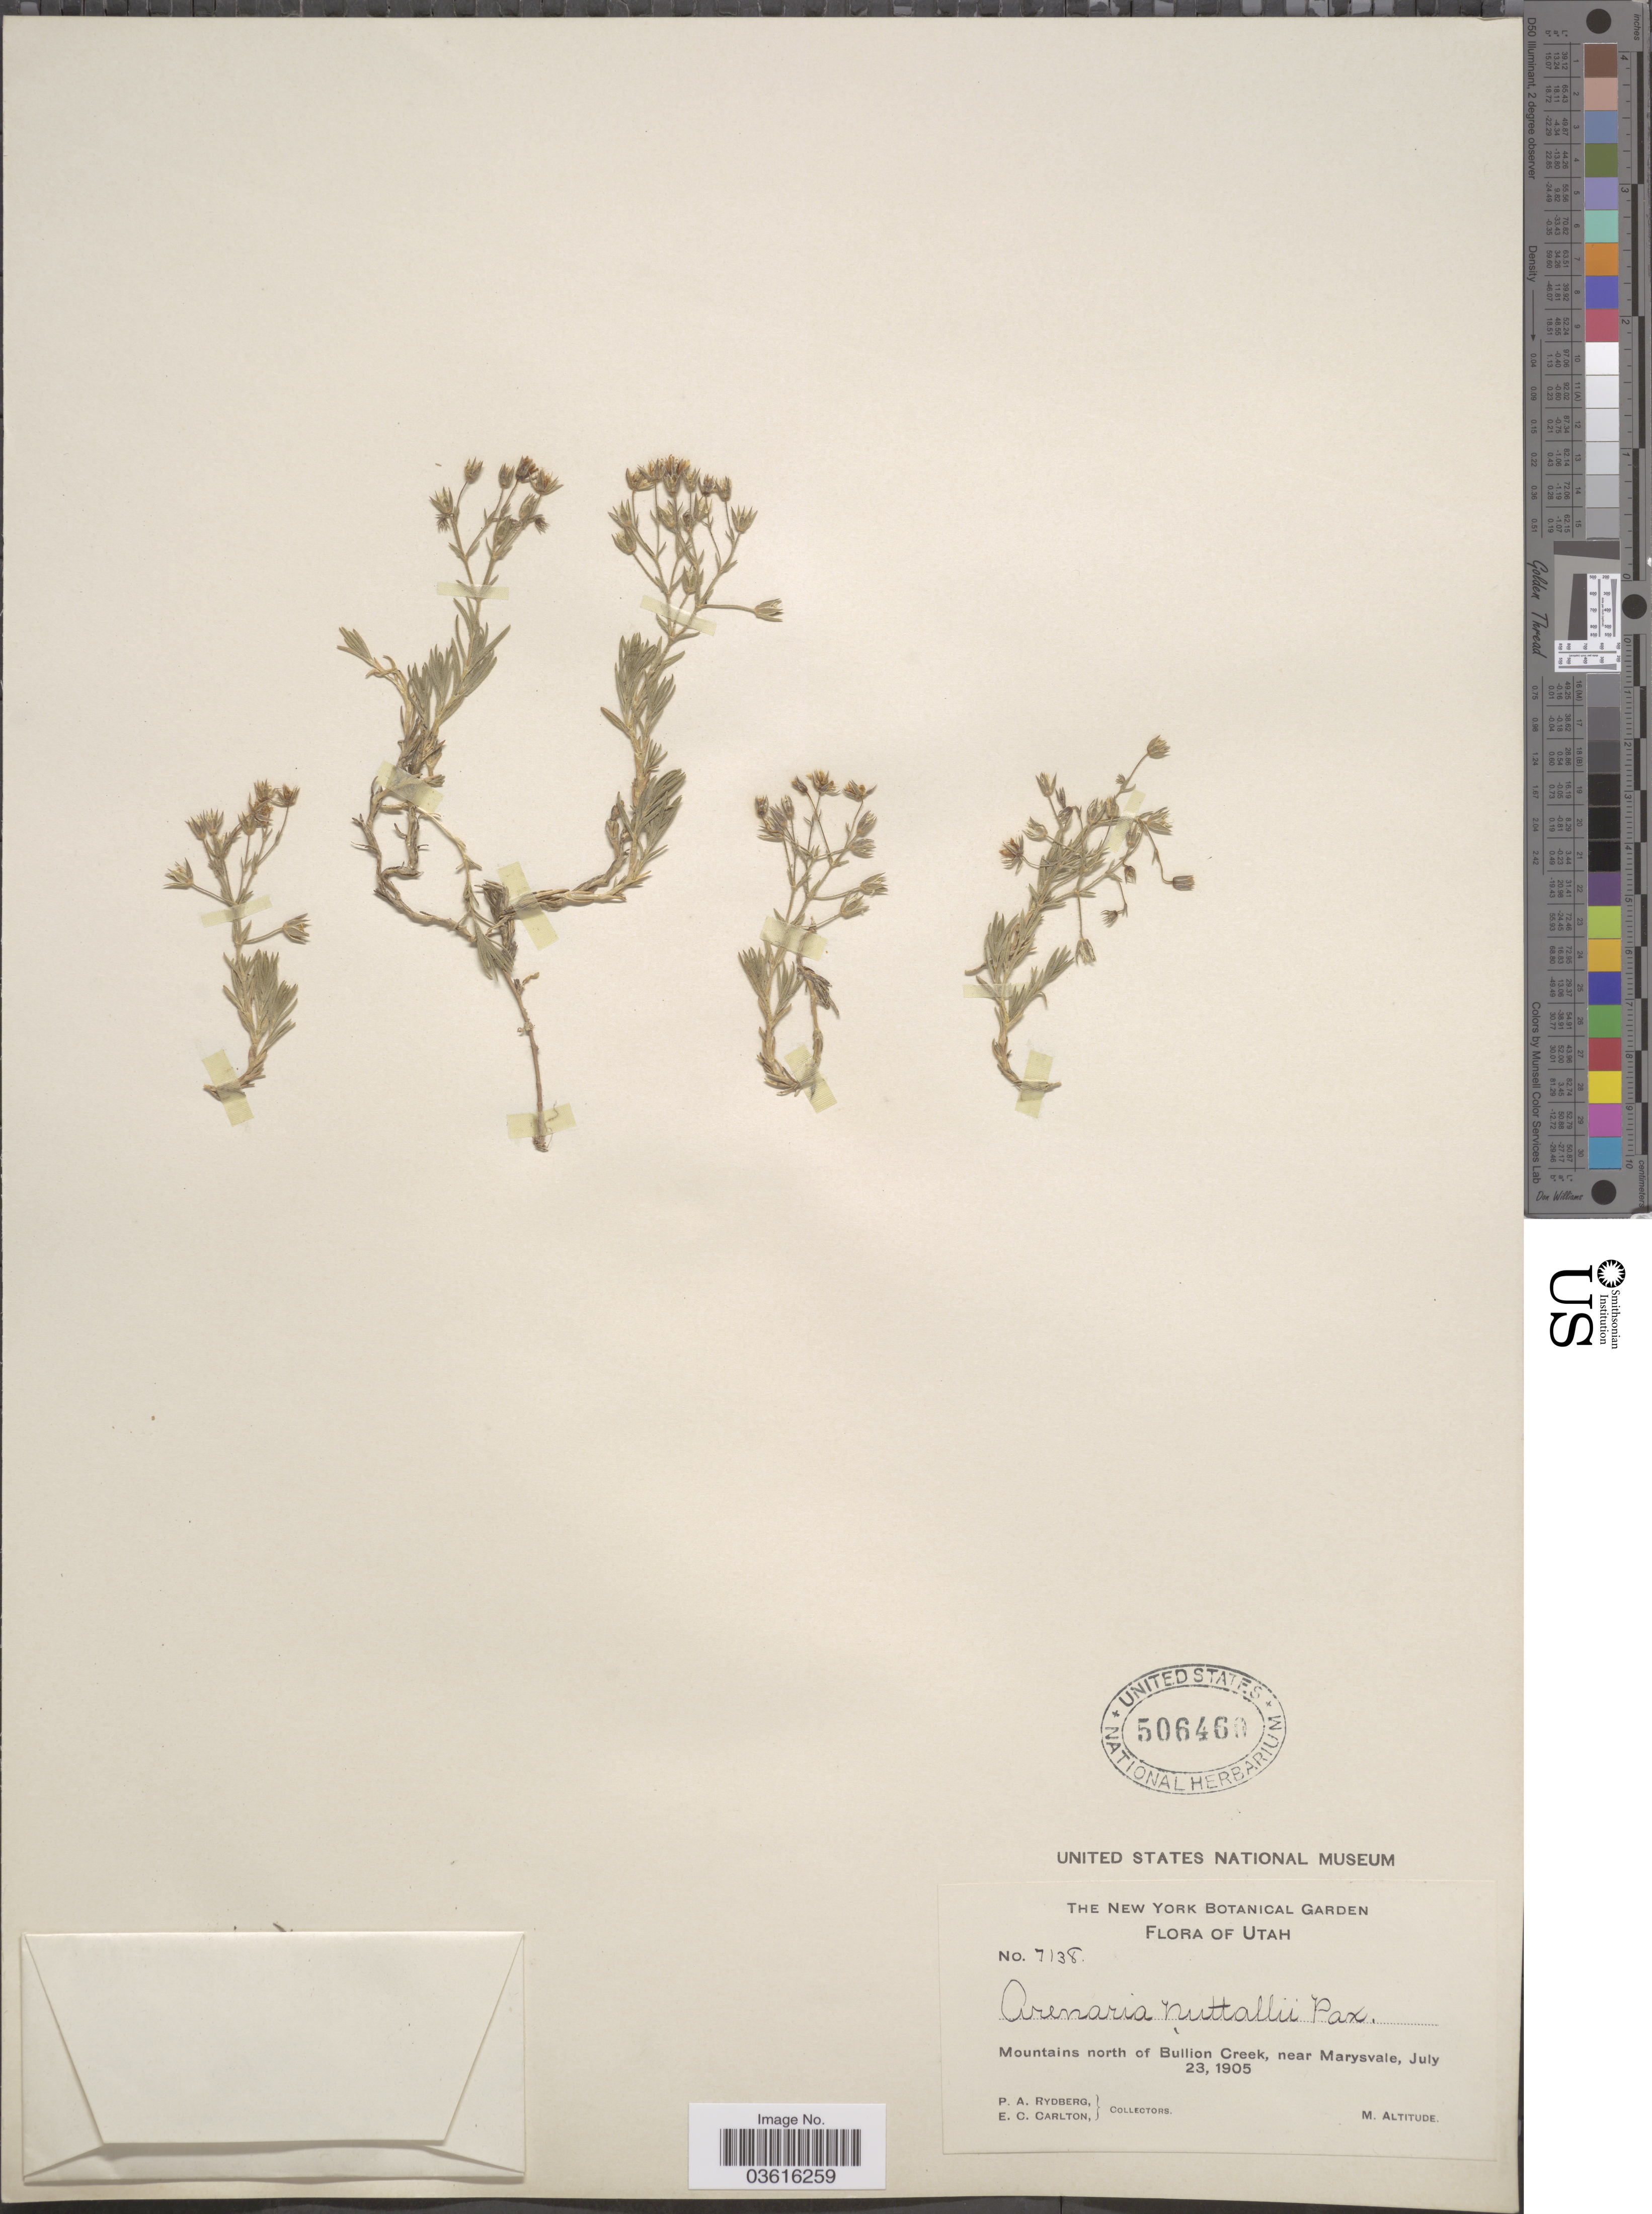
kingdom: Plantae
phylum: Tracheophyta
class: Magnoliopsida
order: Caryophyllales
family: Caryophyllaceae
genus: Minuartia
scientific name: Minuartia nuttallii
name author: (Pax) Briq.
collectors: P. A. Rydberg & E. Carlton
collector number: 7138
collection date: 1905-07-23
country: United States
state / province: Utah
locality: Mountains north of Bullion Creek, near Marysvale.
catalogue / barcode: US 506460